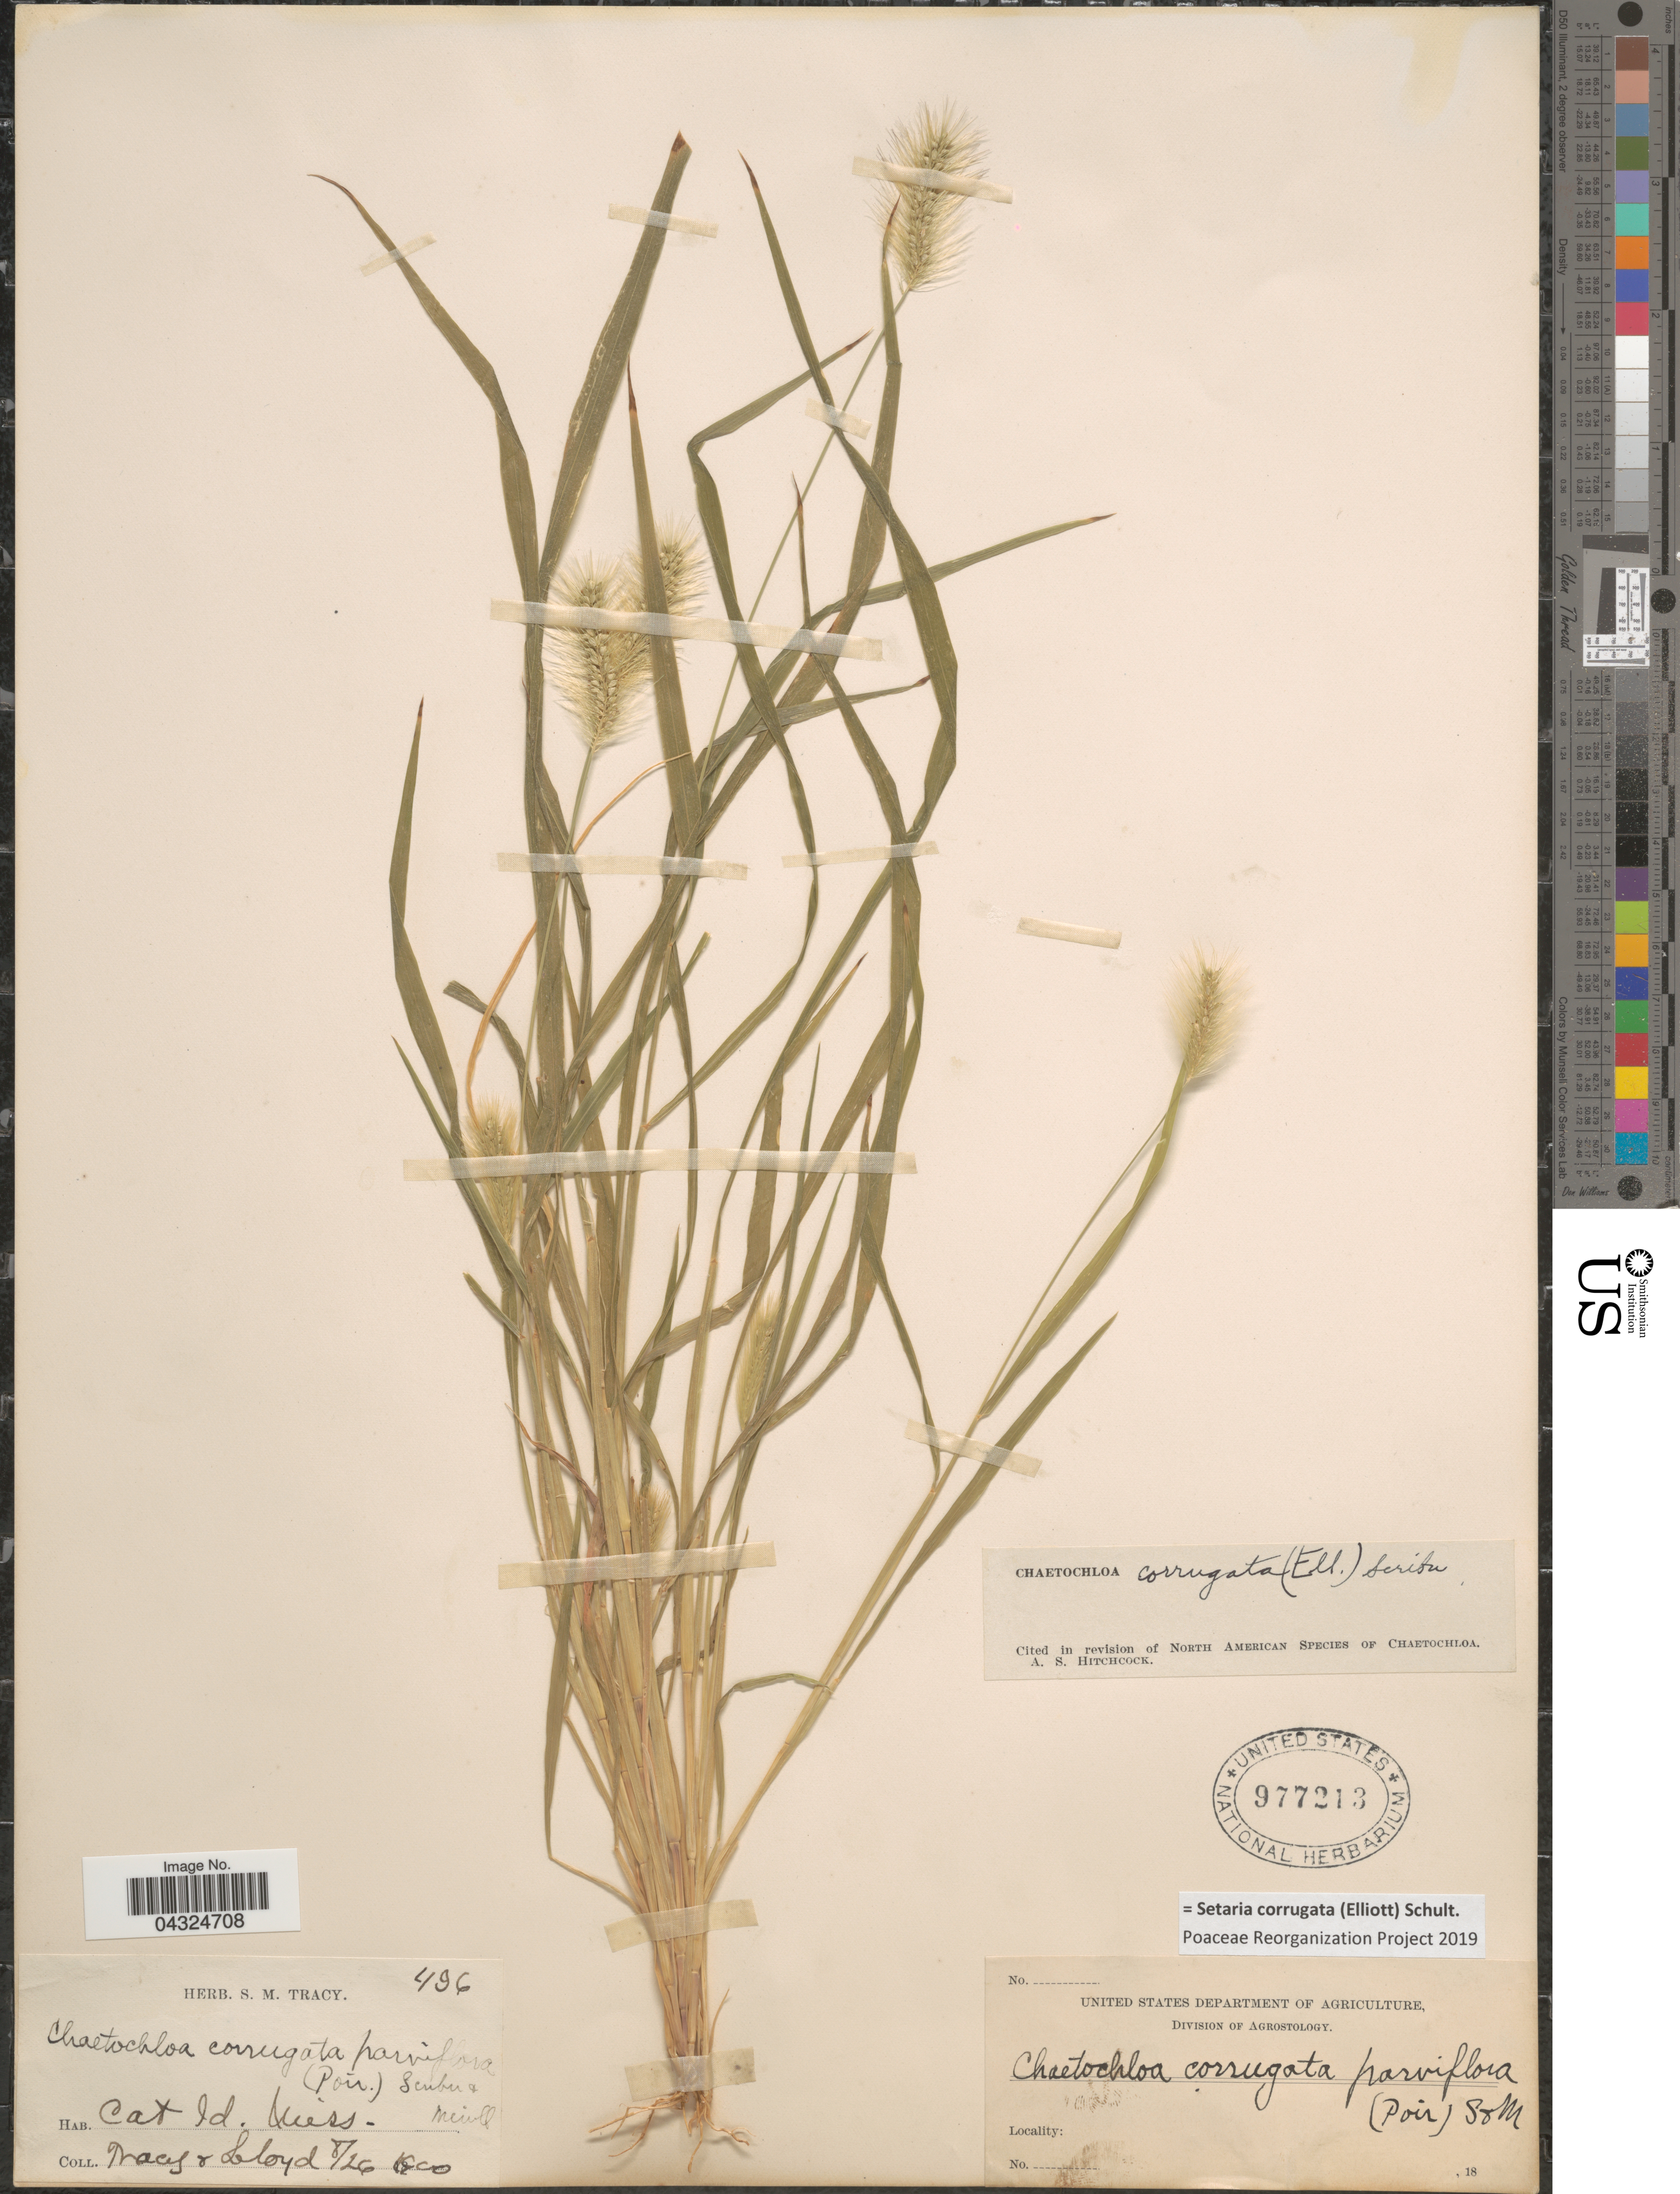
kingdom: Plantae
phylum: Tracheophyta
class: Liliopsida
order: Poales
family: Poaceae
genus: Setaria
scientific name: Setaria corrugata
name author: (Elliott) Schult.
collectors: -. Tracy & -- Lloyd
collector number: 496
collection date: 1900-08-26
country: United States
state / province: Mississippi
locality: Cat Id.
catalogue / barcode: US 977213